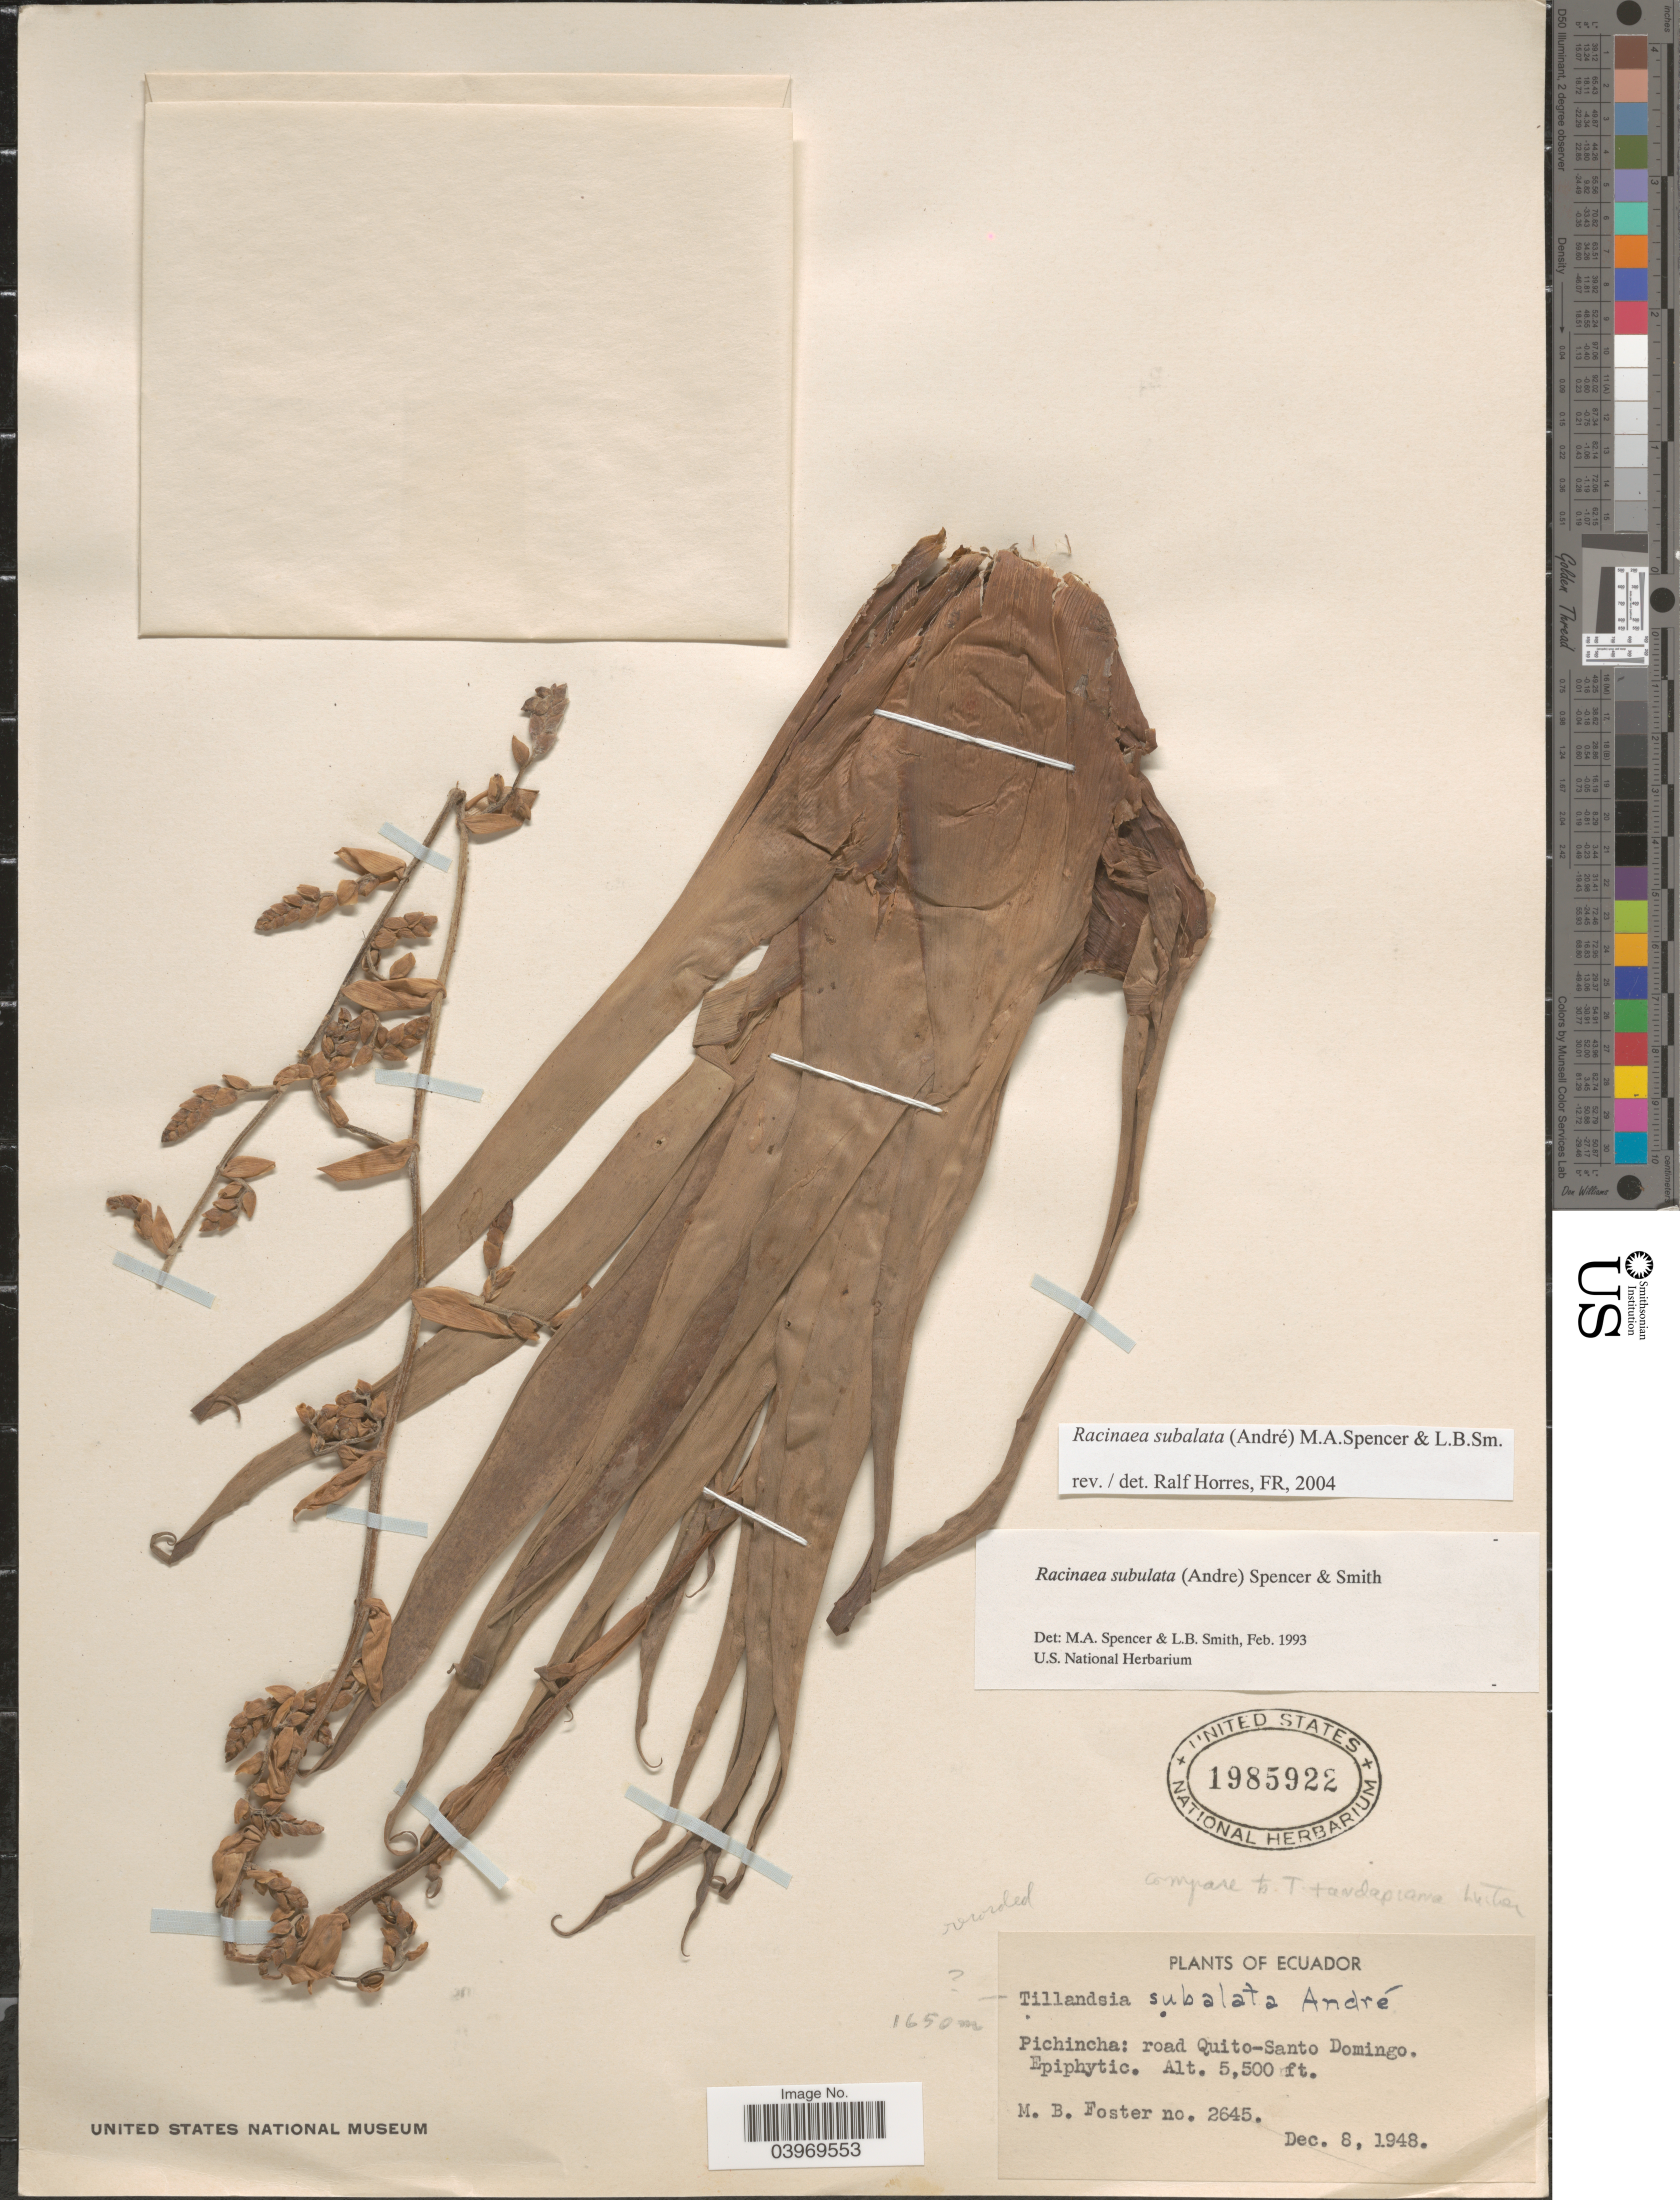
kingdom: Plantae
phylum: Tracheophyta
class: Liliopsida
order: Poales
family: Bromeliaceae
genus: Racinaea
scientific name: Racinaea subalata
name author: (André) M.A. Spencer & L.B. Sm.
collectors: M. B. Foster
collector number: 2645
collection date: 1948-12-08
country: Ecuador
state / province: Pichincha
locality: Road Quito-Santo Domingo.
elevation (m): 1676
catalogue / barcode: US 1985922